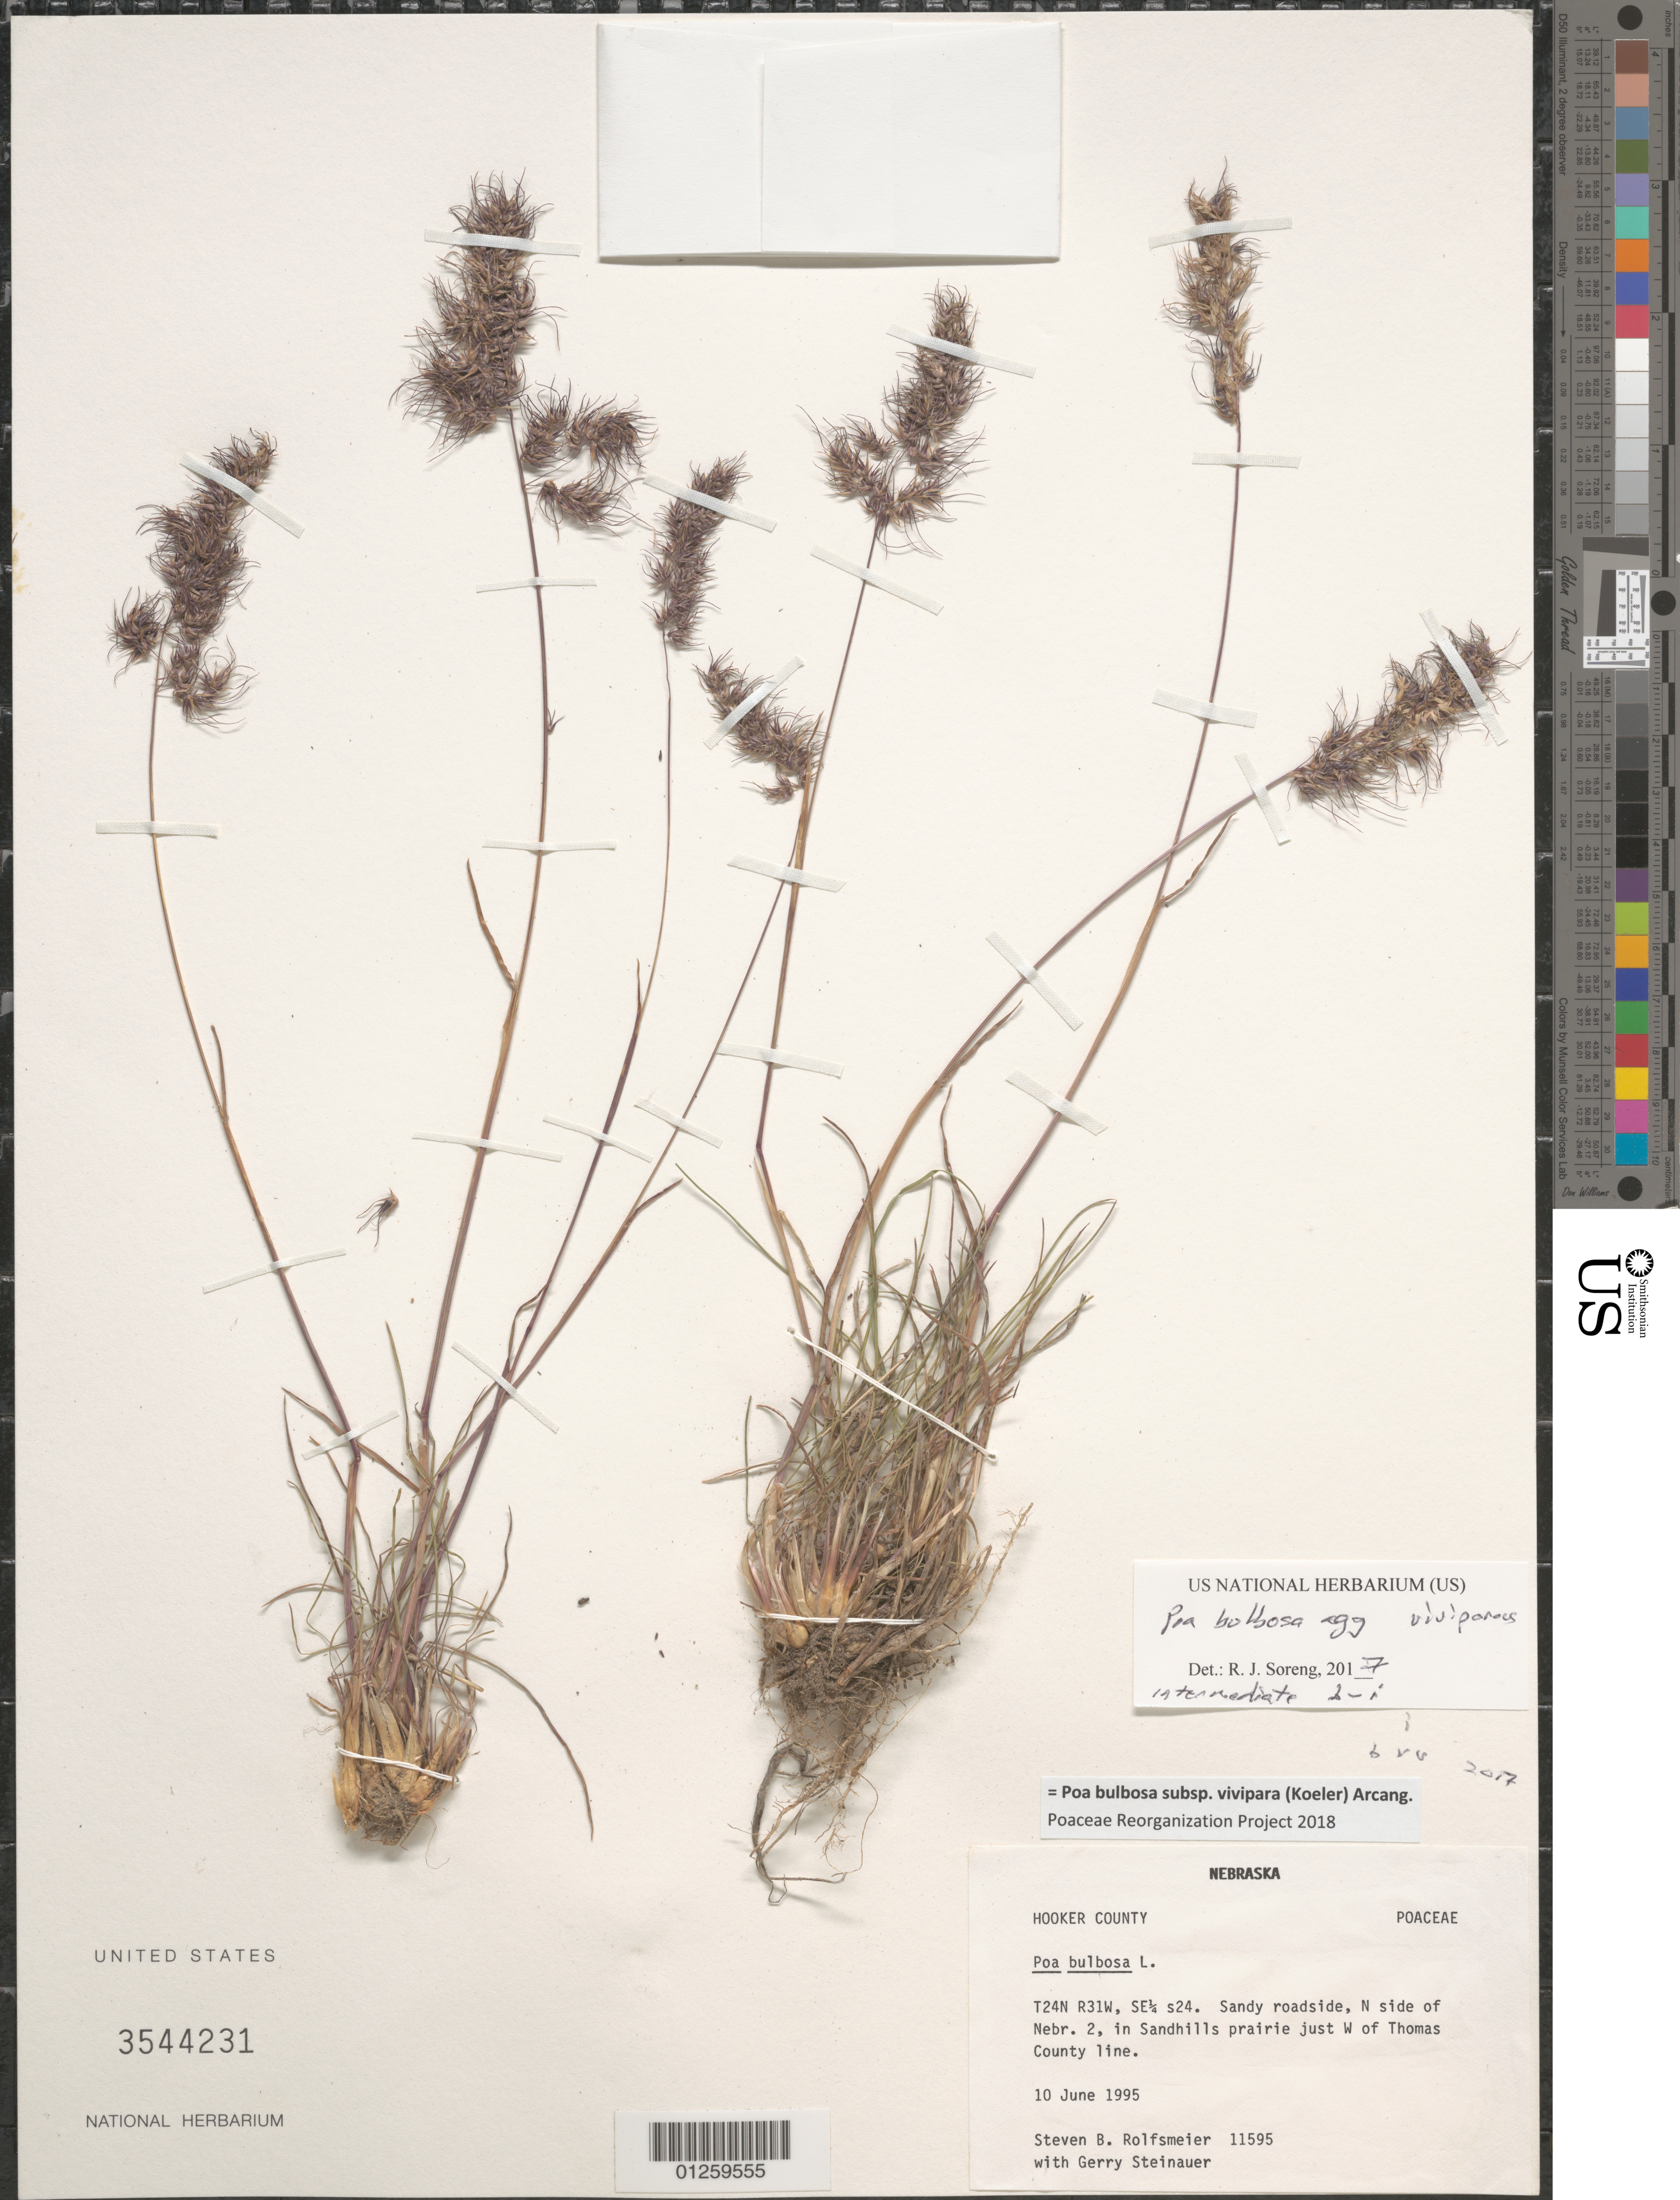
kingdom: Plantae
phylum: Tracheophyta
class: Liliopsida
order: Poales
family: Poaceae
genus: Poa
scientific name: Poa bulbosa subsp. vivipara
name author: (Koeler) Arcang.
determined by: Poaceae Reorganization Project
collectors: S. Rolfsmeier & G. Steinauer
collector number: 11595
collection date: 1995-06-10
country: United States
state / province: Nebraska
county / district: Hooker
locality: T24N R31W, SE1/4 s24. Sandy roadside, N side of Nebr.2, in Sandhills prairie just W of Thomas County line.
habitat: Sandy roadside.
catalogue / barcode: US 3544231